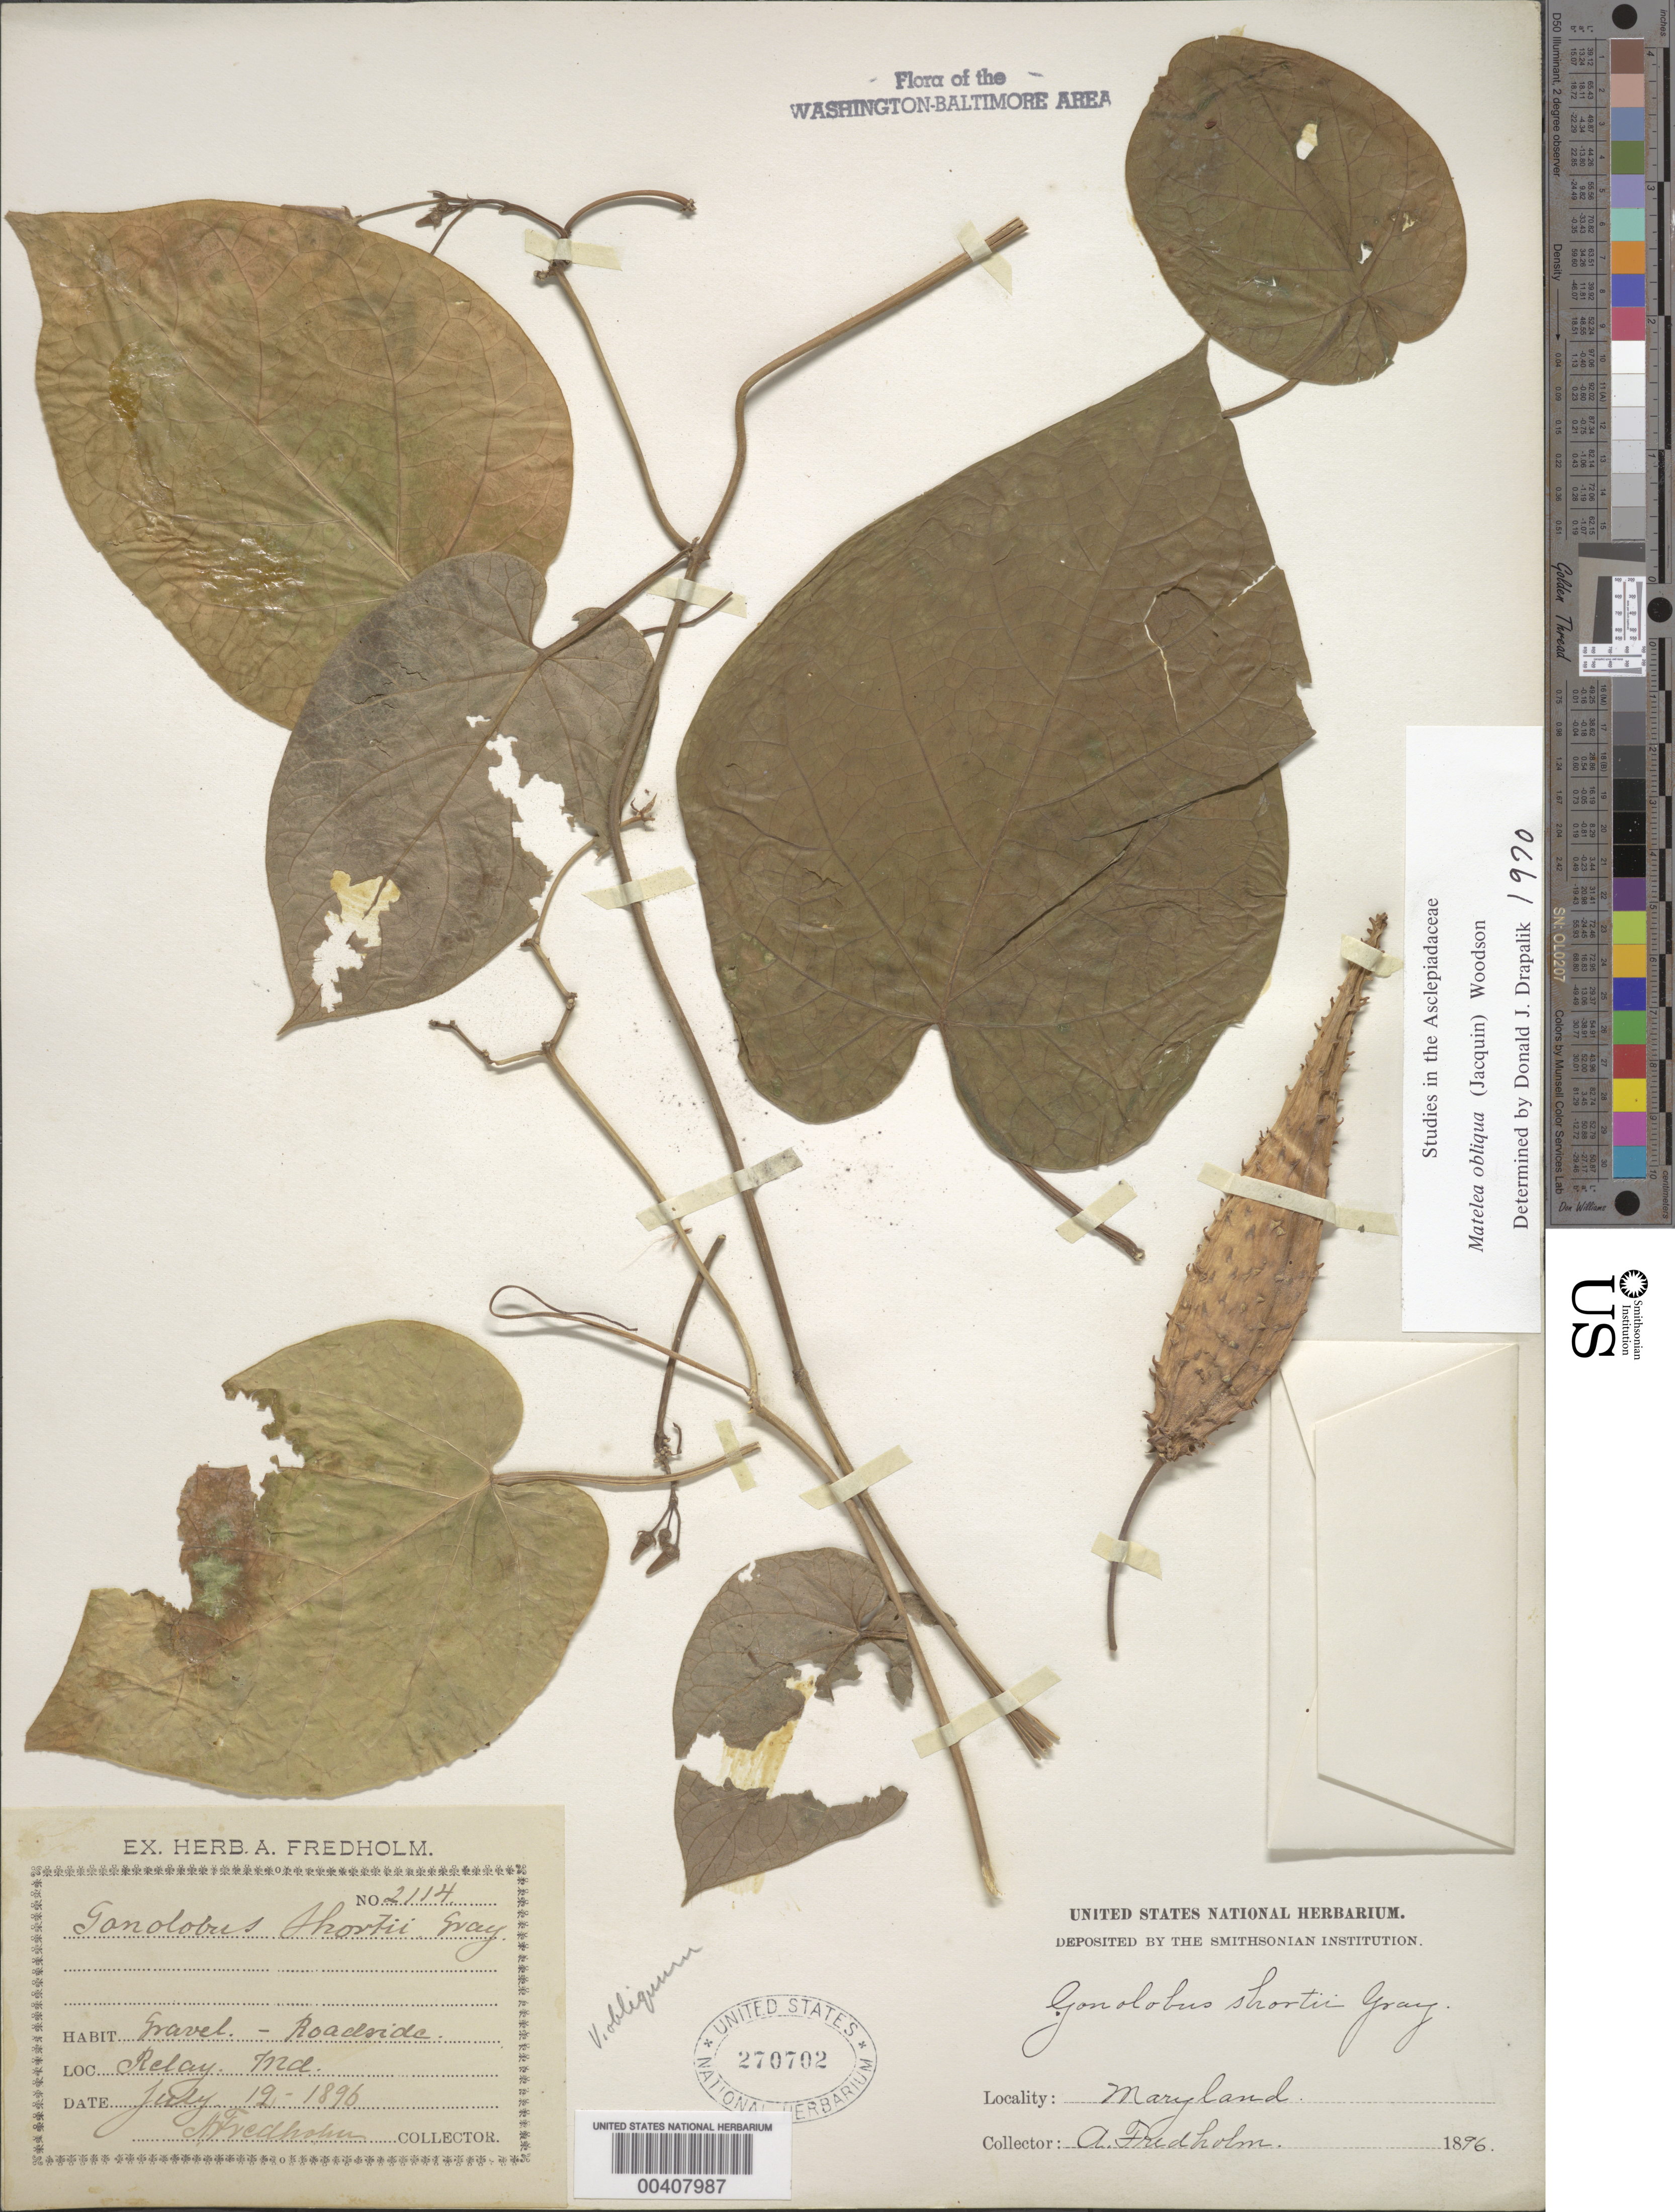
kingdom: Plantae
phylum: Tracheophyta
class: Magnoliopsida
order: Gentianales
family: Apocynaceae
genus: Matelea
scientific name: Matelea obliqua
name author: (Jacq.) Woodson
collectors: A. J. Fredholm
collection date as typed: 19 Jul 1896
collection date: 1896-07-19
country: United States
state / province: Maryland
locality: Relay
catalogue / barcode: US 270702